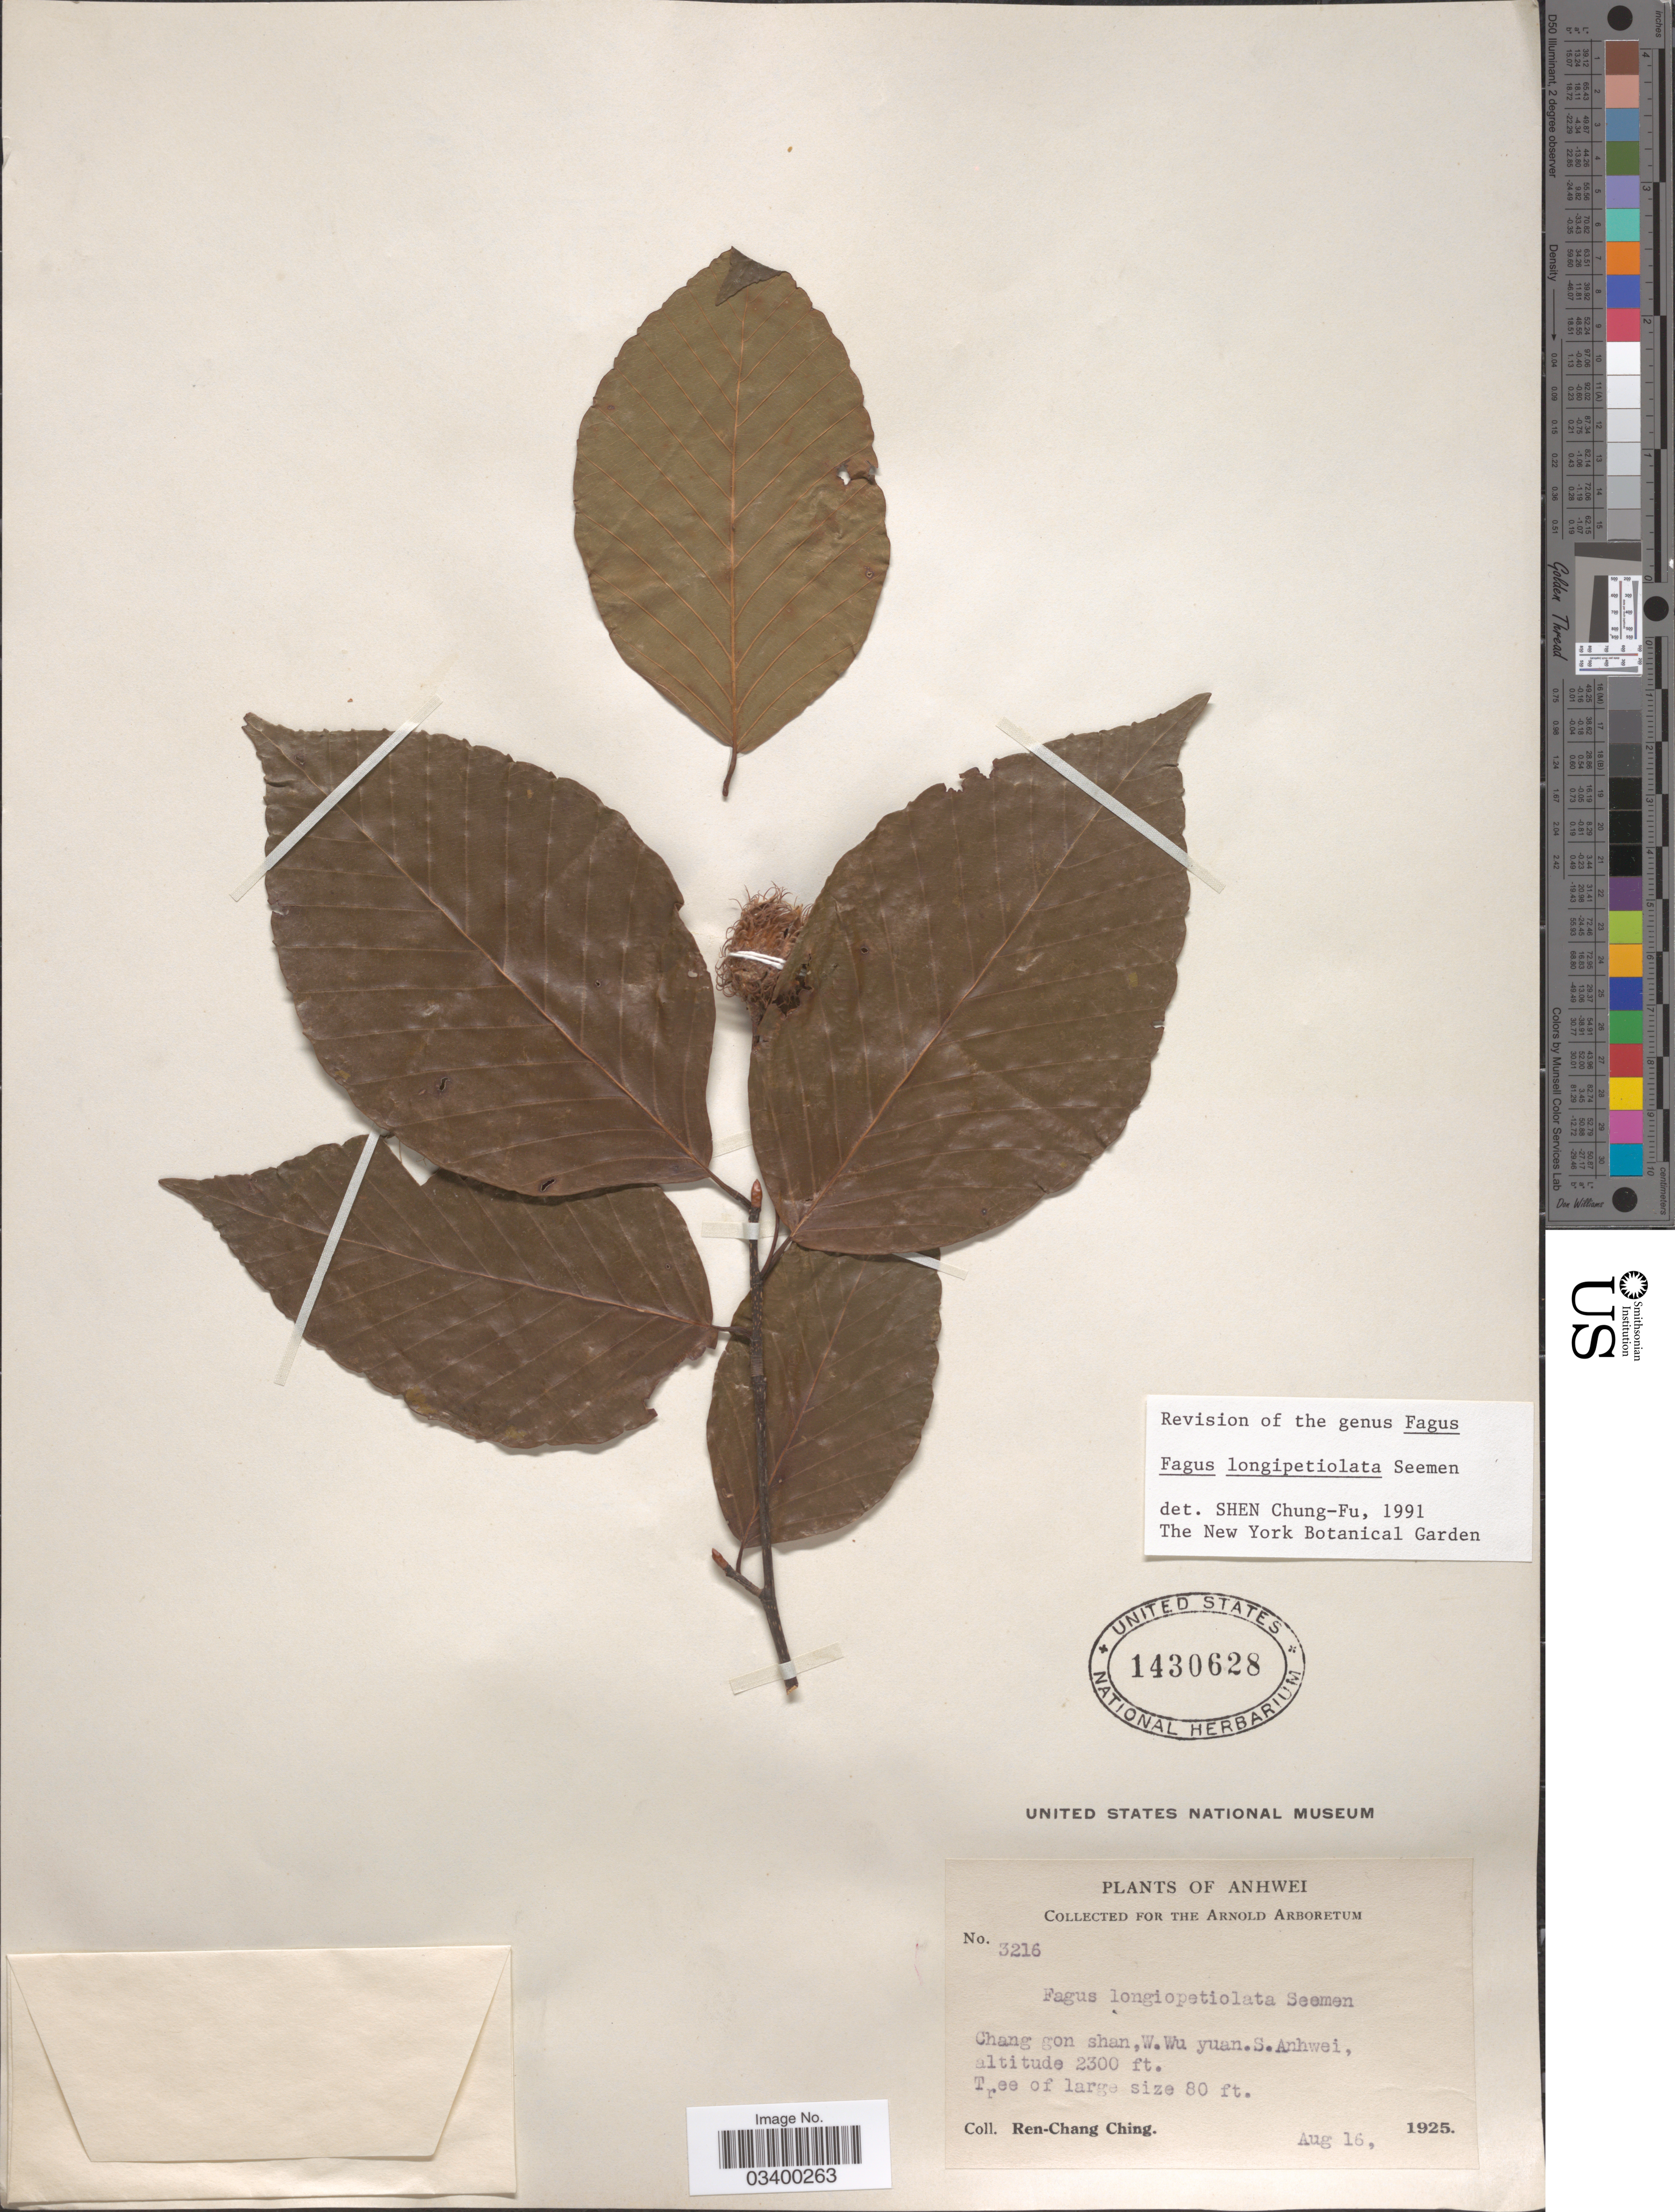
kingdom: Plantae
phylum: Tracheophyta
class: Magnoliopsida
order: Fagales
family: Fagaceae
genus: Fagus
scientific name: Fagus longipetiolata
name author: Seemen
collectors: R. C. Ching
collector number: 3216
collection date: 1925-08-16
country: China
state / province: Anhui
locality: Anhwei. Chang gon shan, W. Wu yuan, S. Anhwei.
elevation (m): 701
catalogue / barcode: US 1430628